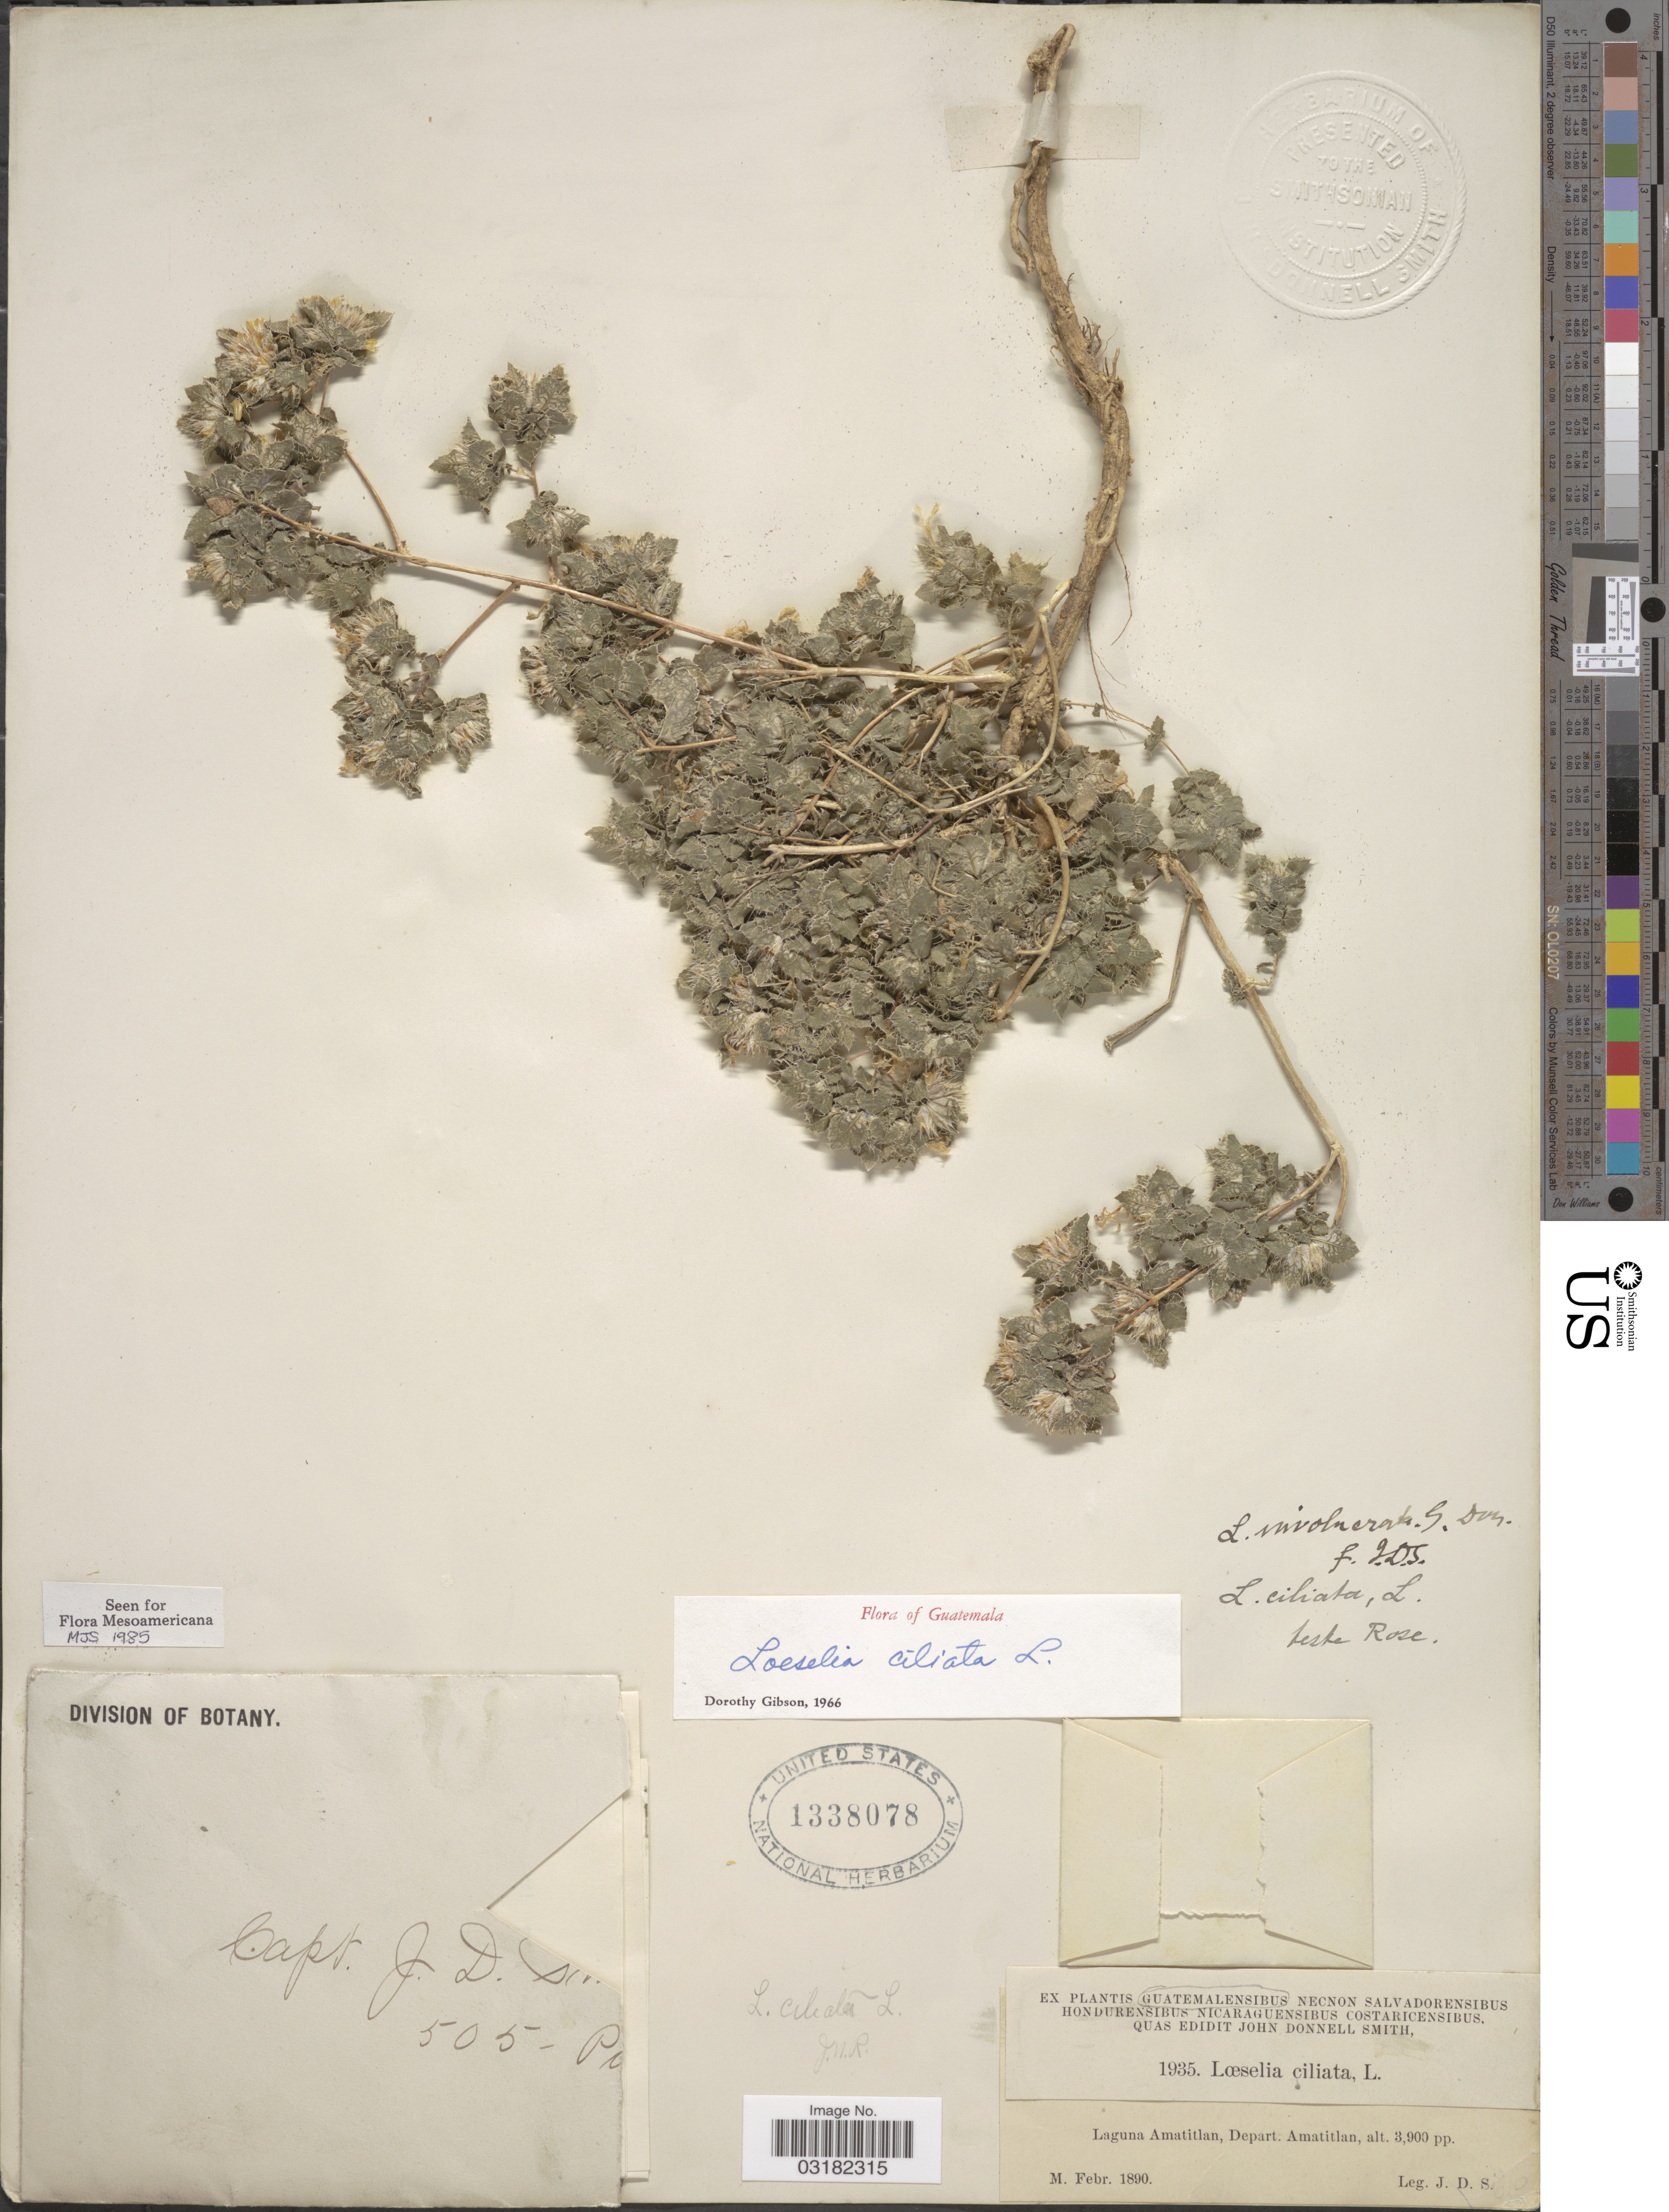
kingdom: Plantae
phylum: Tracheophyta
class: Magnoliopsida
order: Ericales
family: Polemoniaceae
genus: Loeselia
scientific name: Loeselia ciliata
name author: L.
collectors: J. Donnell Smith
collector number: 1935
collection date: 1890-02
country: Guatemala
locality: Laguna Amatitlan, Depart. Amatitlan.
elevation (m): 1189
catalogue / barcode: US 1338078